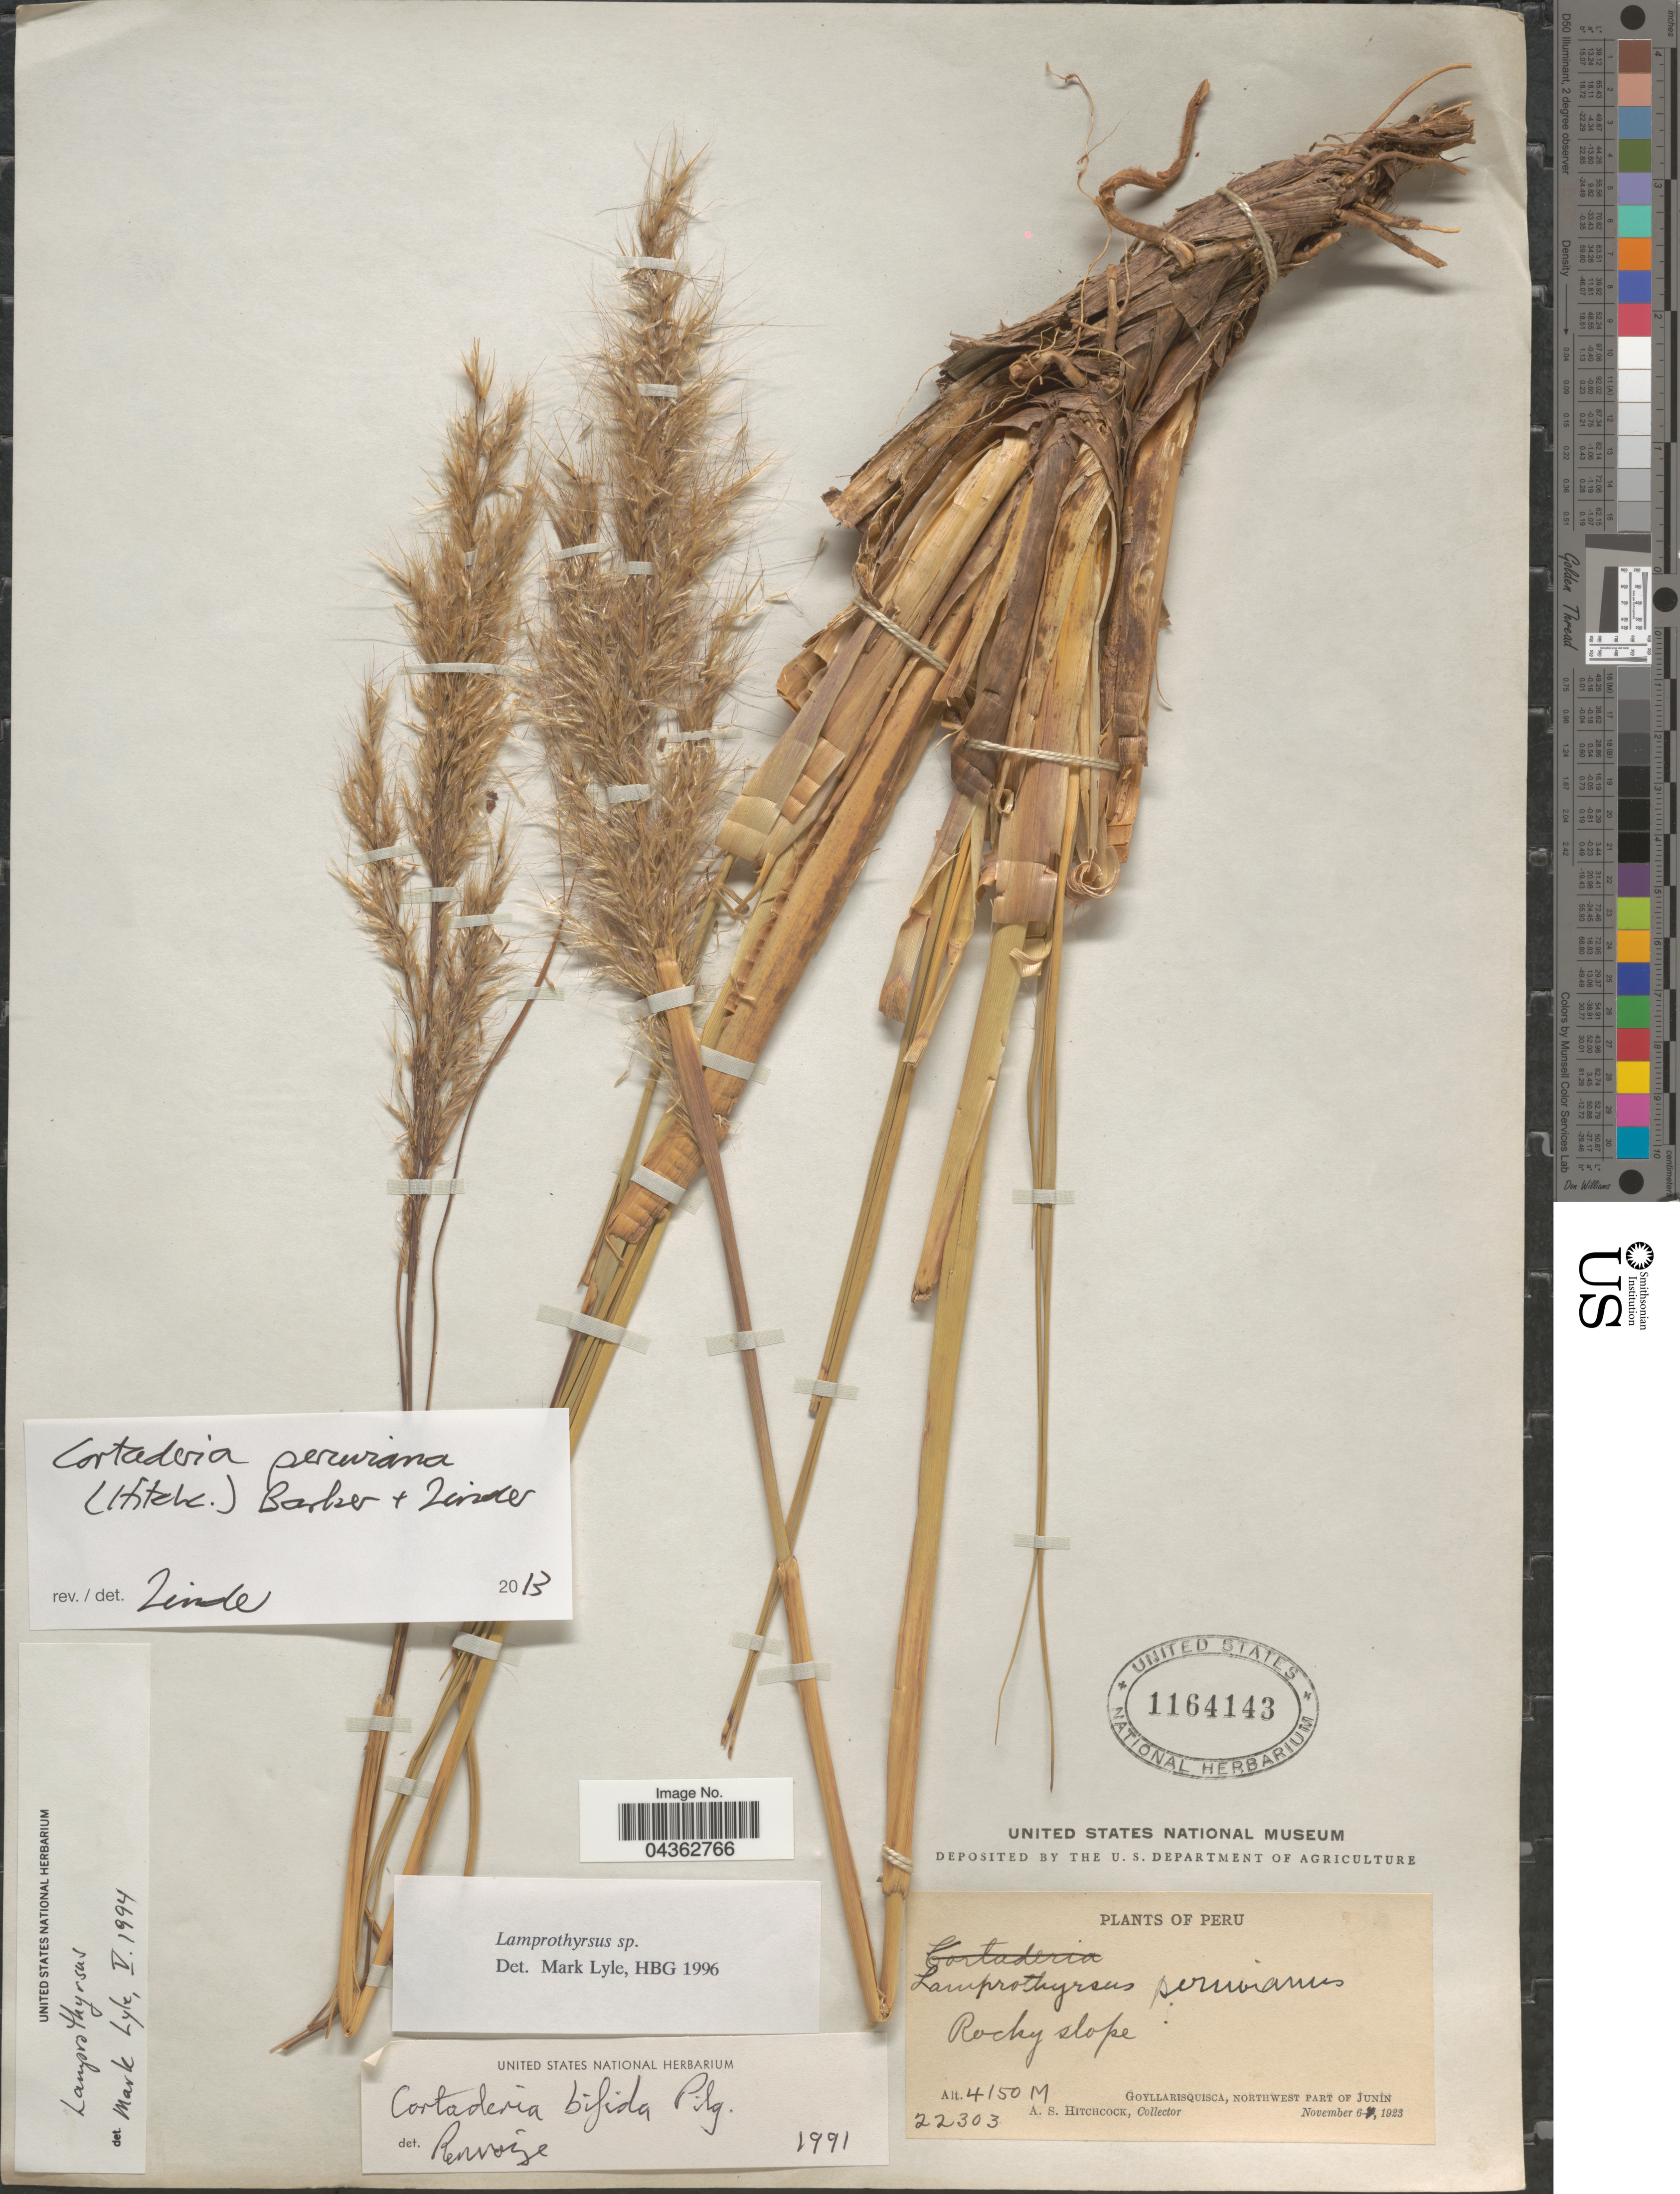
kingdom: Plantae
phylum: Tracheophyta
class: Liliopsida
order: Poales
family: Poaceae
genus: Cortaderia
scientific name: Cortaderia peruviana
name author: (Hitchc.) N.P. Barker & H.P. Linder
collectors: A. S. Hitchcock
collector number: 22303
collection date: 1923-11-06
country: Peru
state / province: Junín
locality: Goyllarisquisca, northwest part of Junin.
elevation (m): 4150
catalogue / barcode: US 1164143